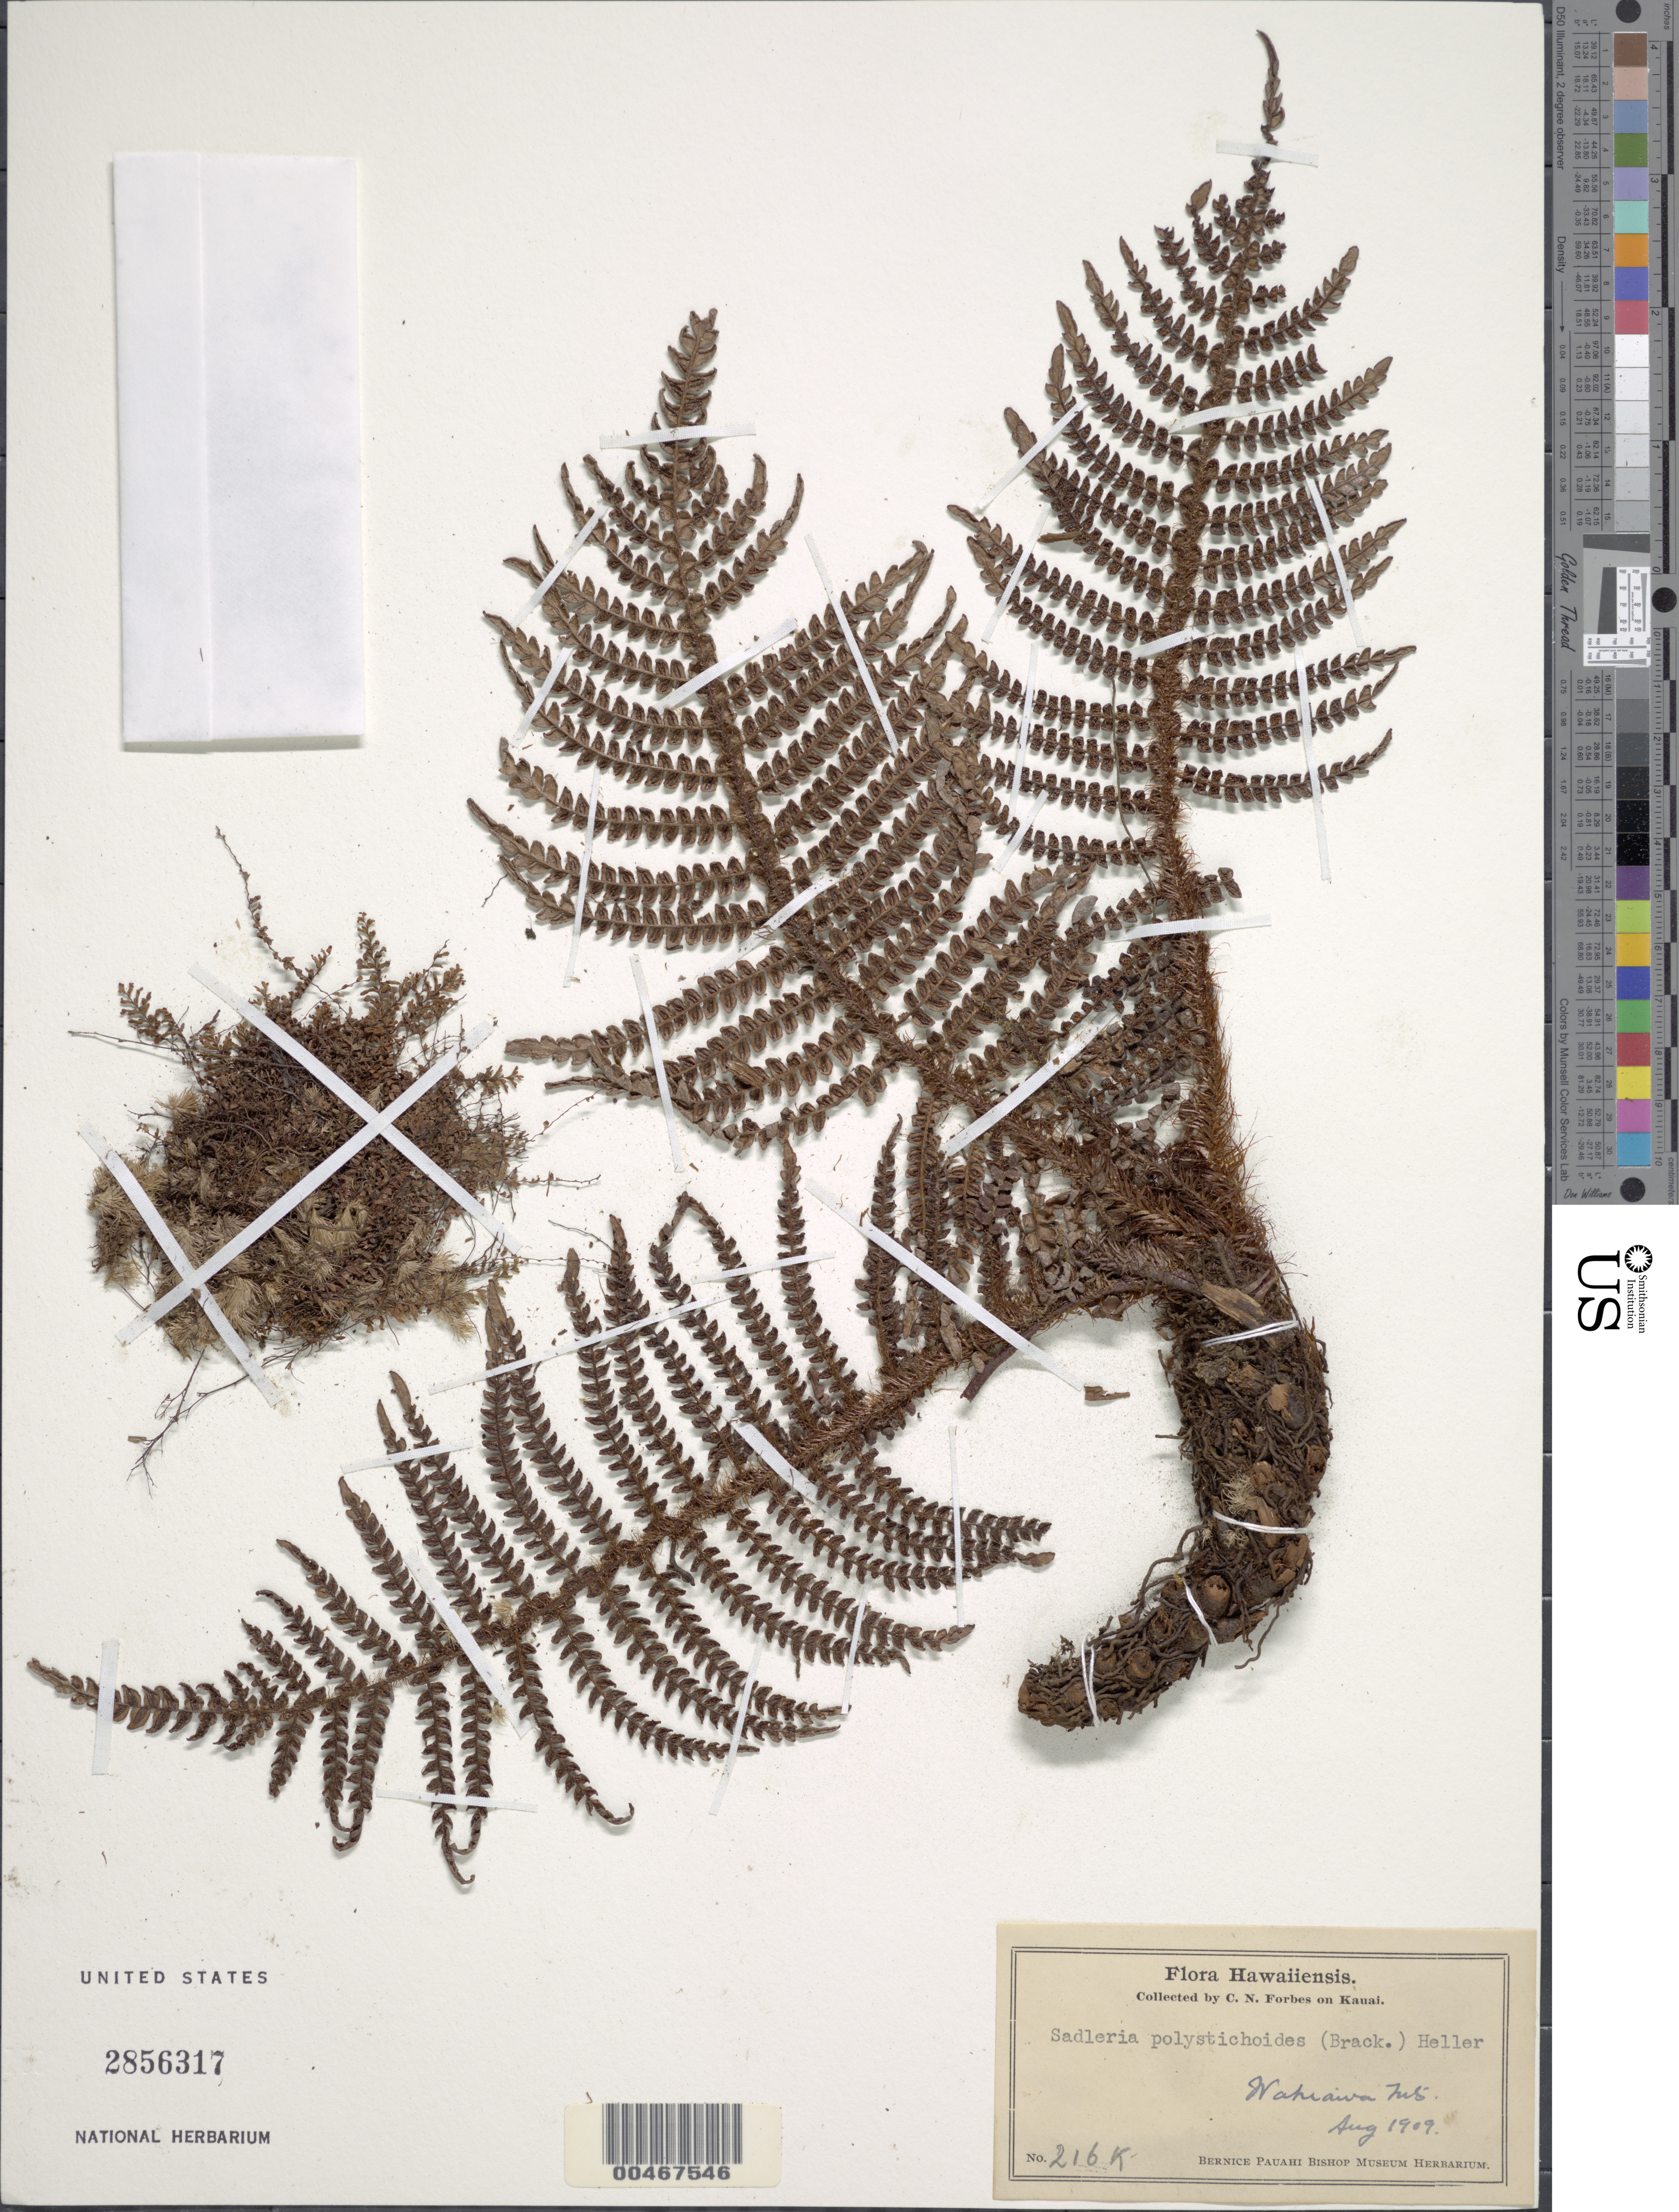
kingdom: Plantae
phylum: Tracheophyta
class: Polypodiopsida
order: Polypodiales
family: Blechnaceae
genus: Sadleria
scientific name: Sadleria squarrosa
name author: (Gaudich.) T. Moore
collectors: C. N. Forbes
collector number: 216.K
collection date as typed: Aug 1909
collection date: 1909-08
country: United States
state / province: Hawaii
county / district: Kauai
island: Kaua'i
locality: Wahiawa Mts.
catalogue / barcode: US 2856317